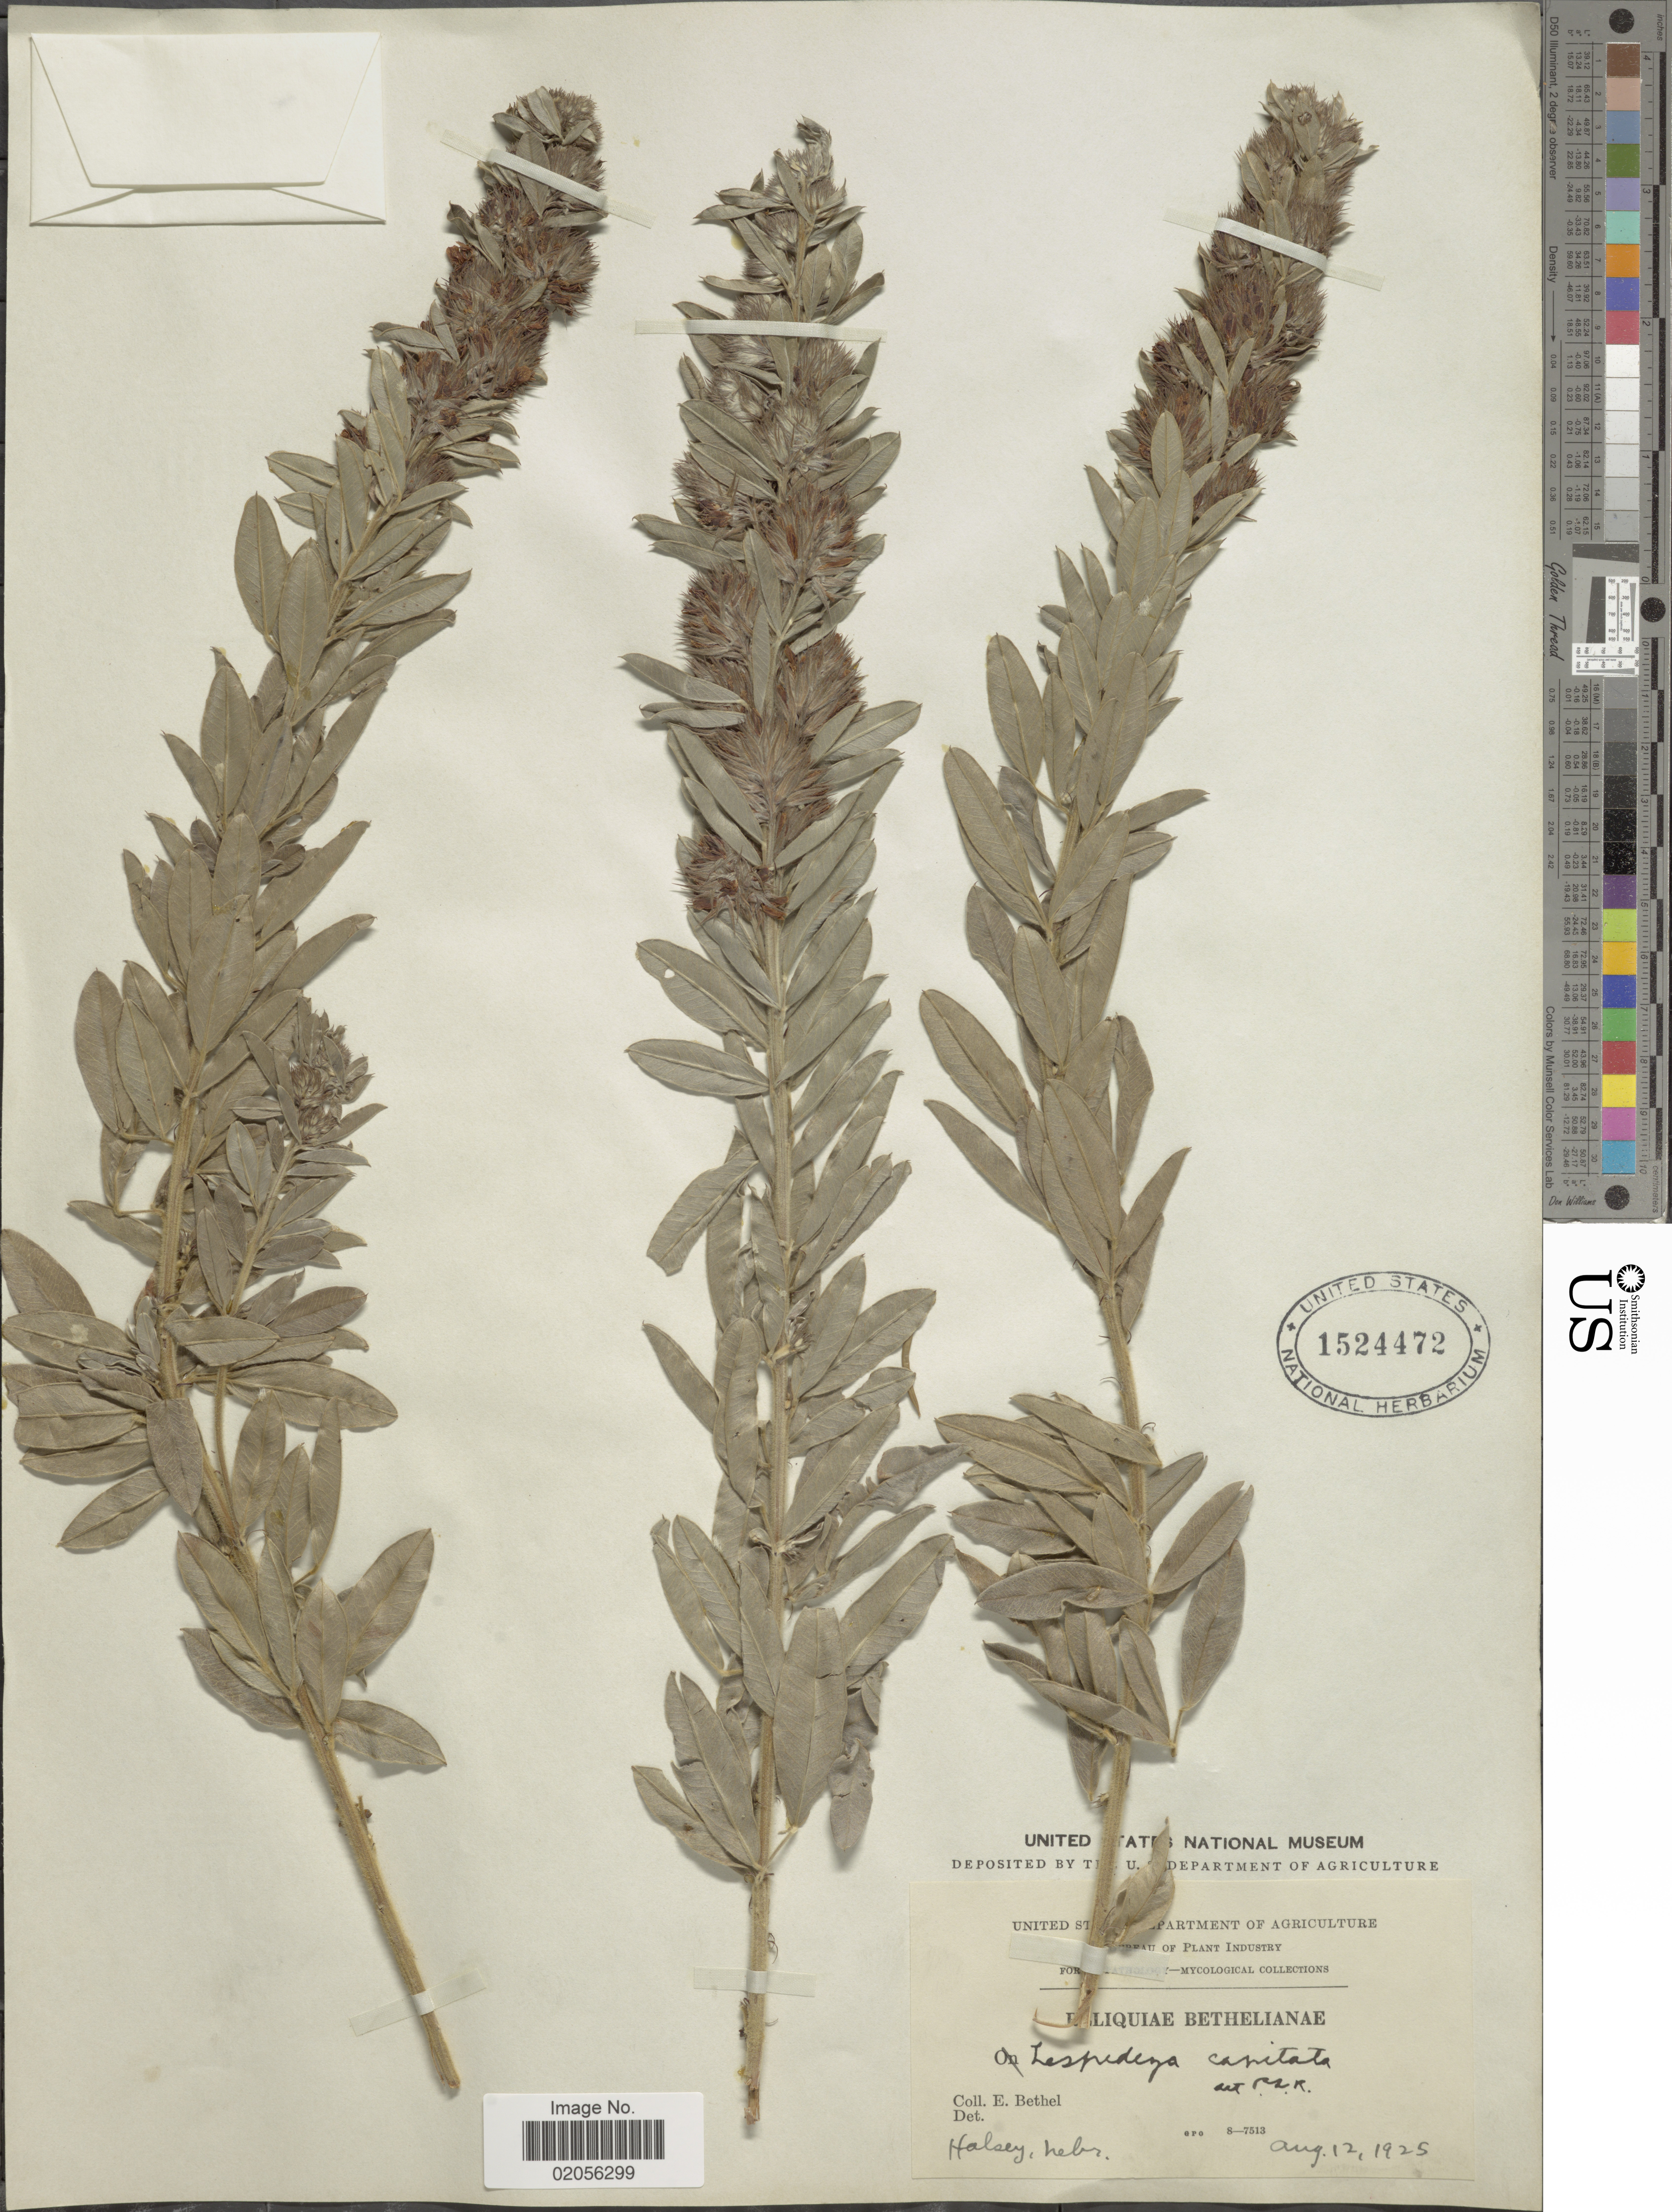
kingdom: Plantae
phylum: Tracheophyta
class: Magnoliopsida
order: Fabales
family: Fabaceae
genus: Lespedeza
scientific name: Lespedeza capitata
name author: Michx.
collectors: E. Bethel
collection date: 1925-08-12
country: United States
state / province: Nebraska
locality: Halsey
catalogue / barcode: US 1524472